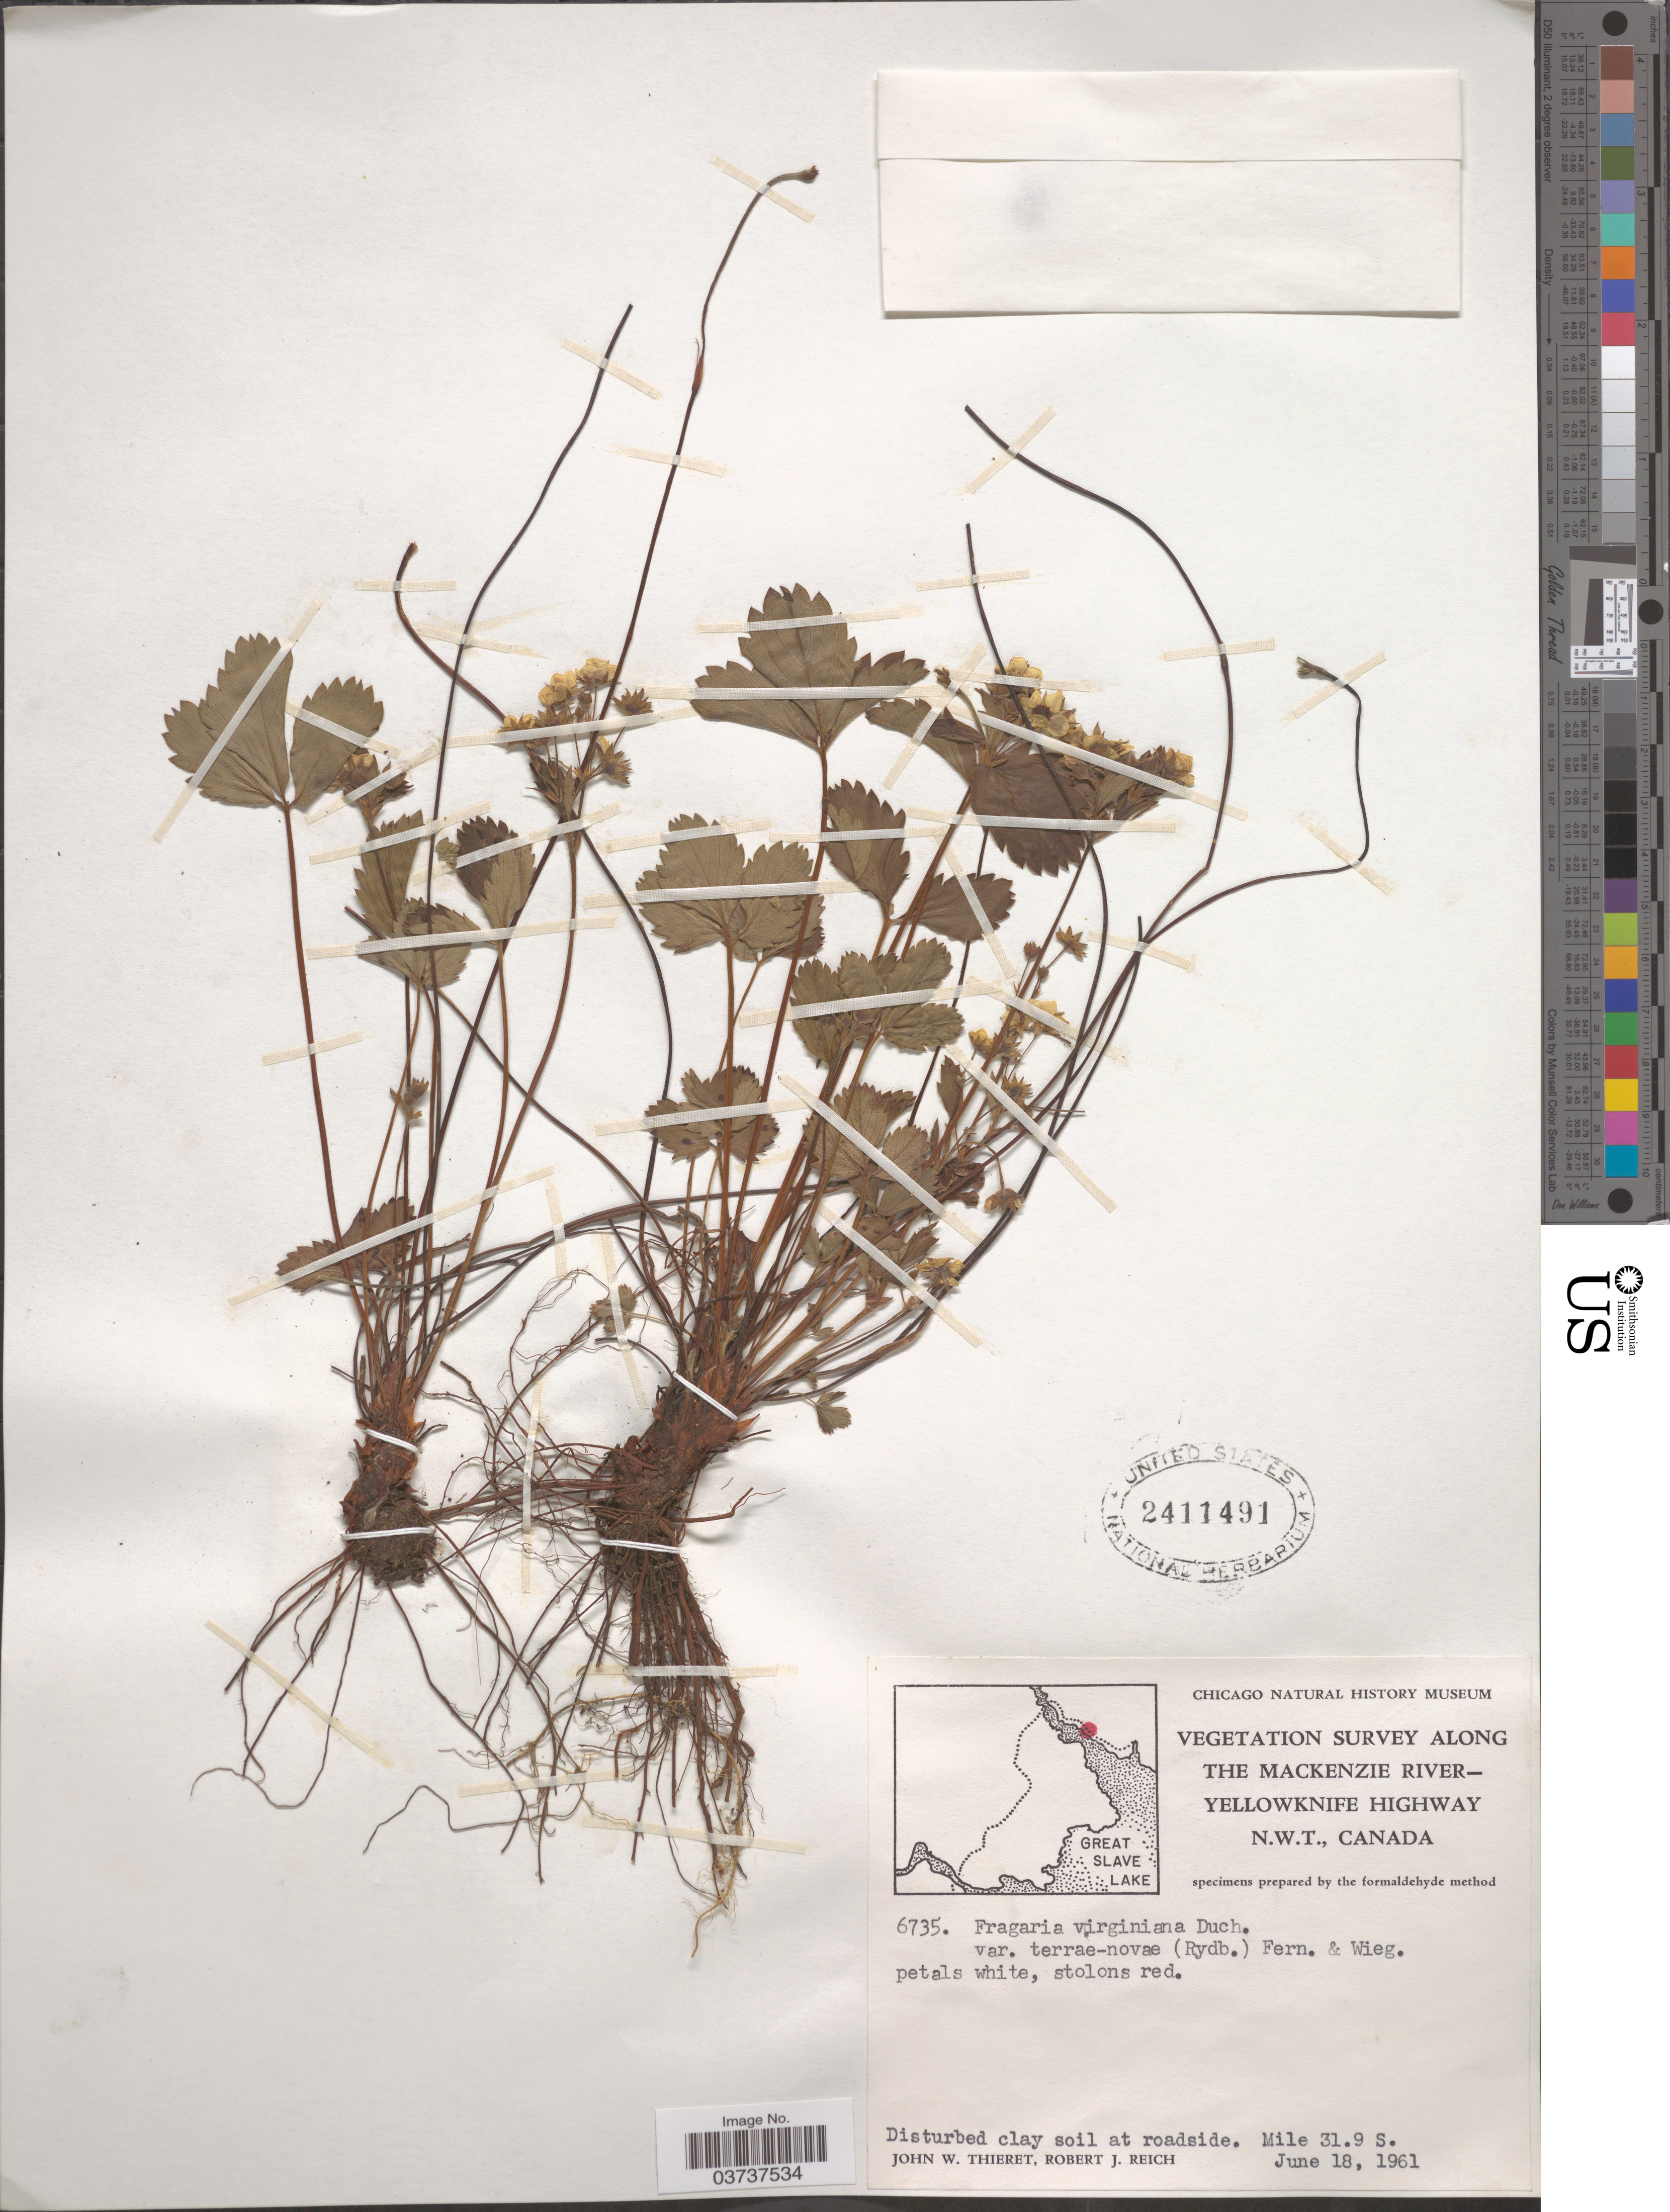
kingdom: Plantae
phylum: Tracheophyta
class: Magnoliopsida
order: Rosales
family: Rosaceae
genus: Fragaria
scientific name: Fragaria virginiana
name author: Mill.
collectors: J. W. Thieret & R. Reich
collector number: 6735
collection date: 1961-06-18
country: Canada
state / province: Northwest Territories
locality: Along the Mackenzie River - Yellowknife Highway. Mile 31.9 S.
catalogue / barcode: US 2411491